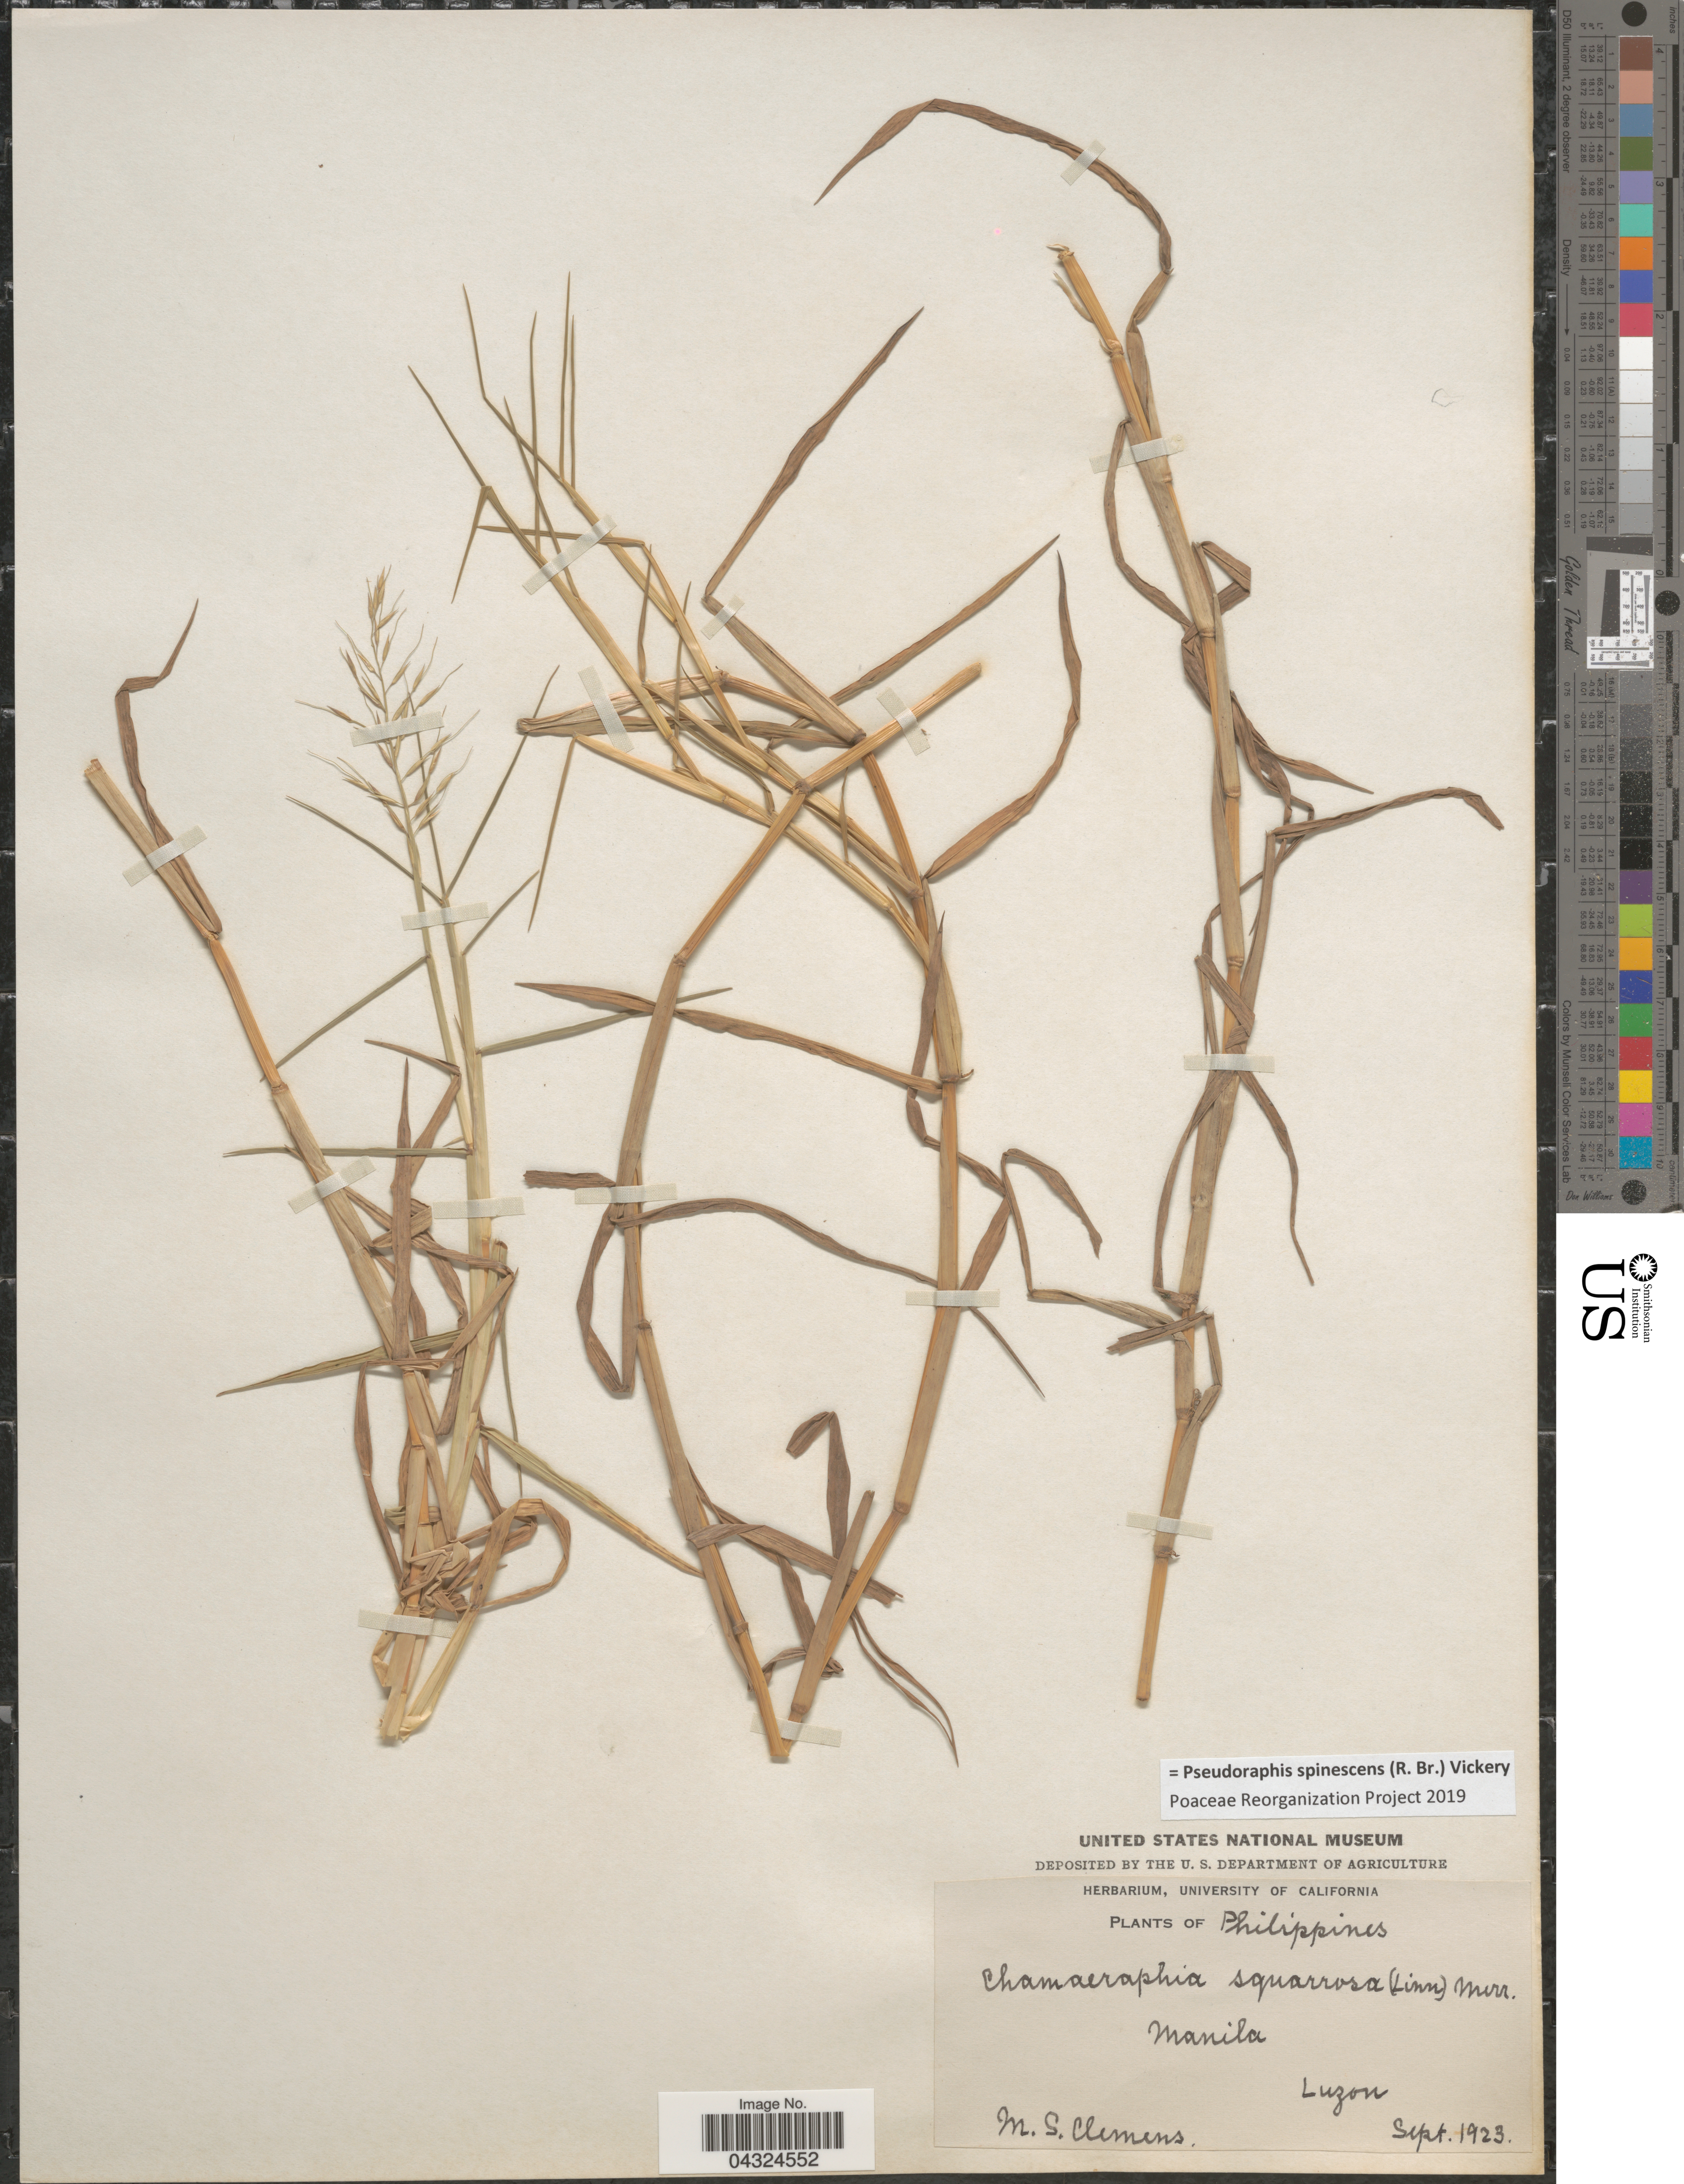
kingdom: Plantae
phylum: Tracheophyta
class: Liliopsida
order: Poales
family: Poaceae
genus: Pseudoraphis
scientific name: Pseudoraphis spinescens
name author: (R. Br.) Vickery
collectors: M. S. Clemens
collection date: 1923-09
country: Philippines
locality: Manila. Luzon.